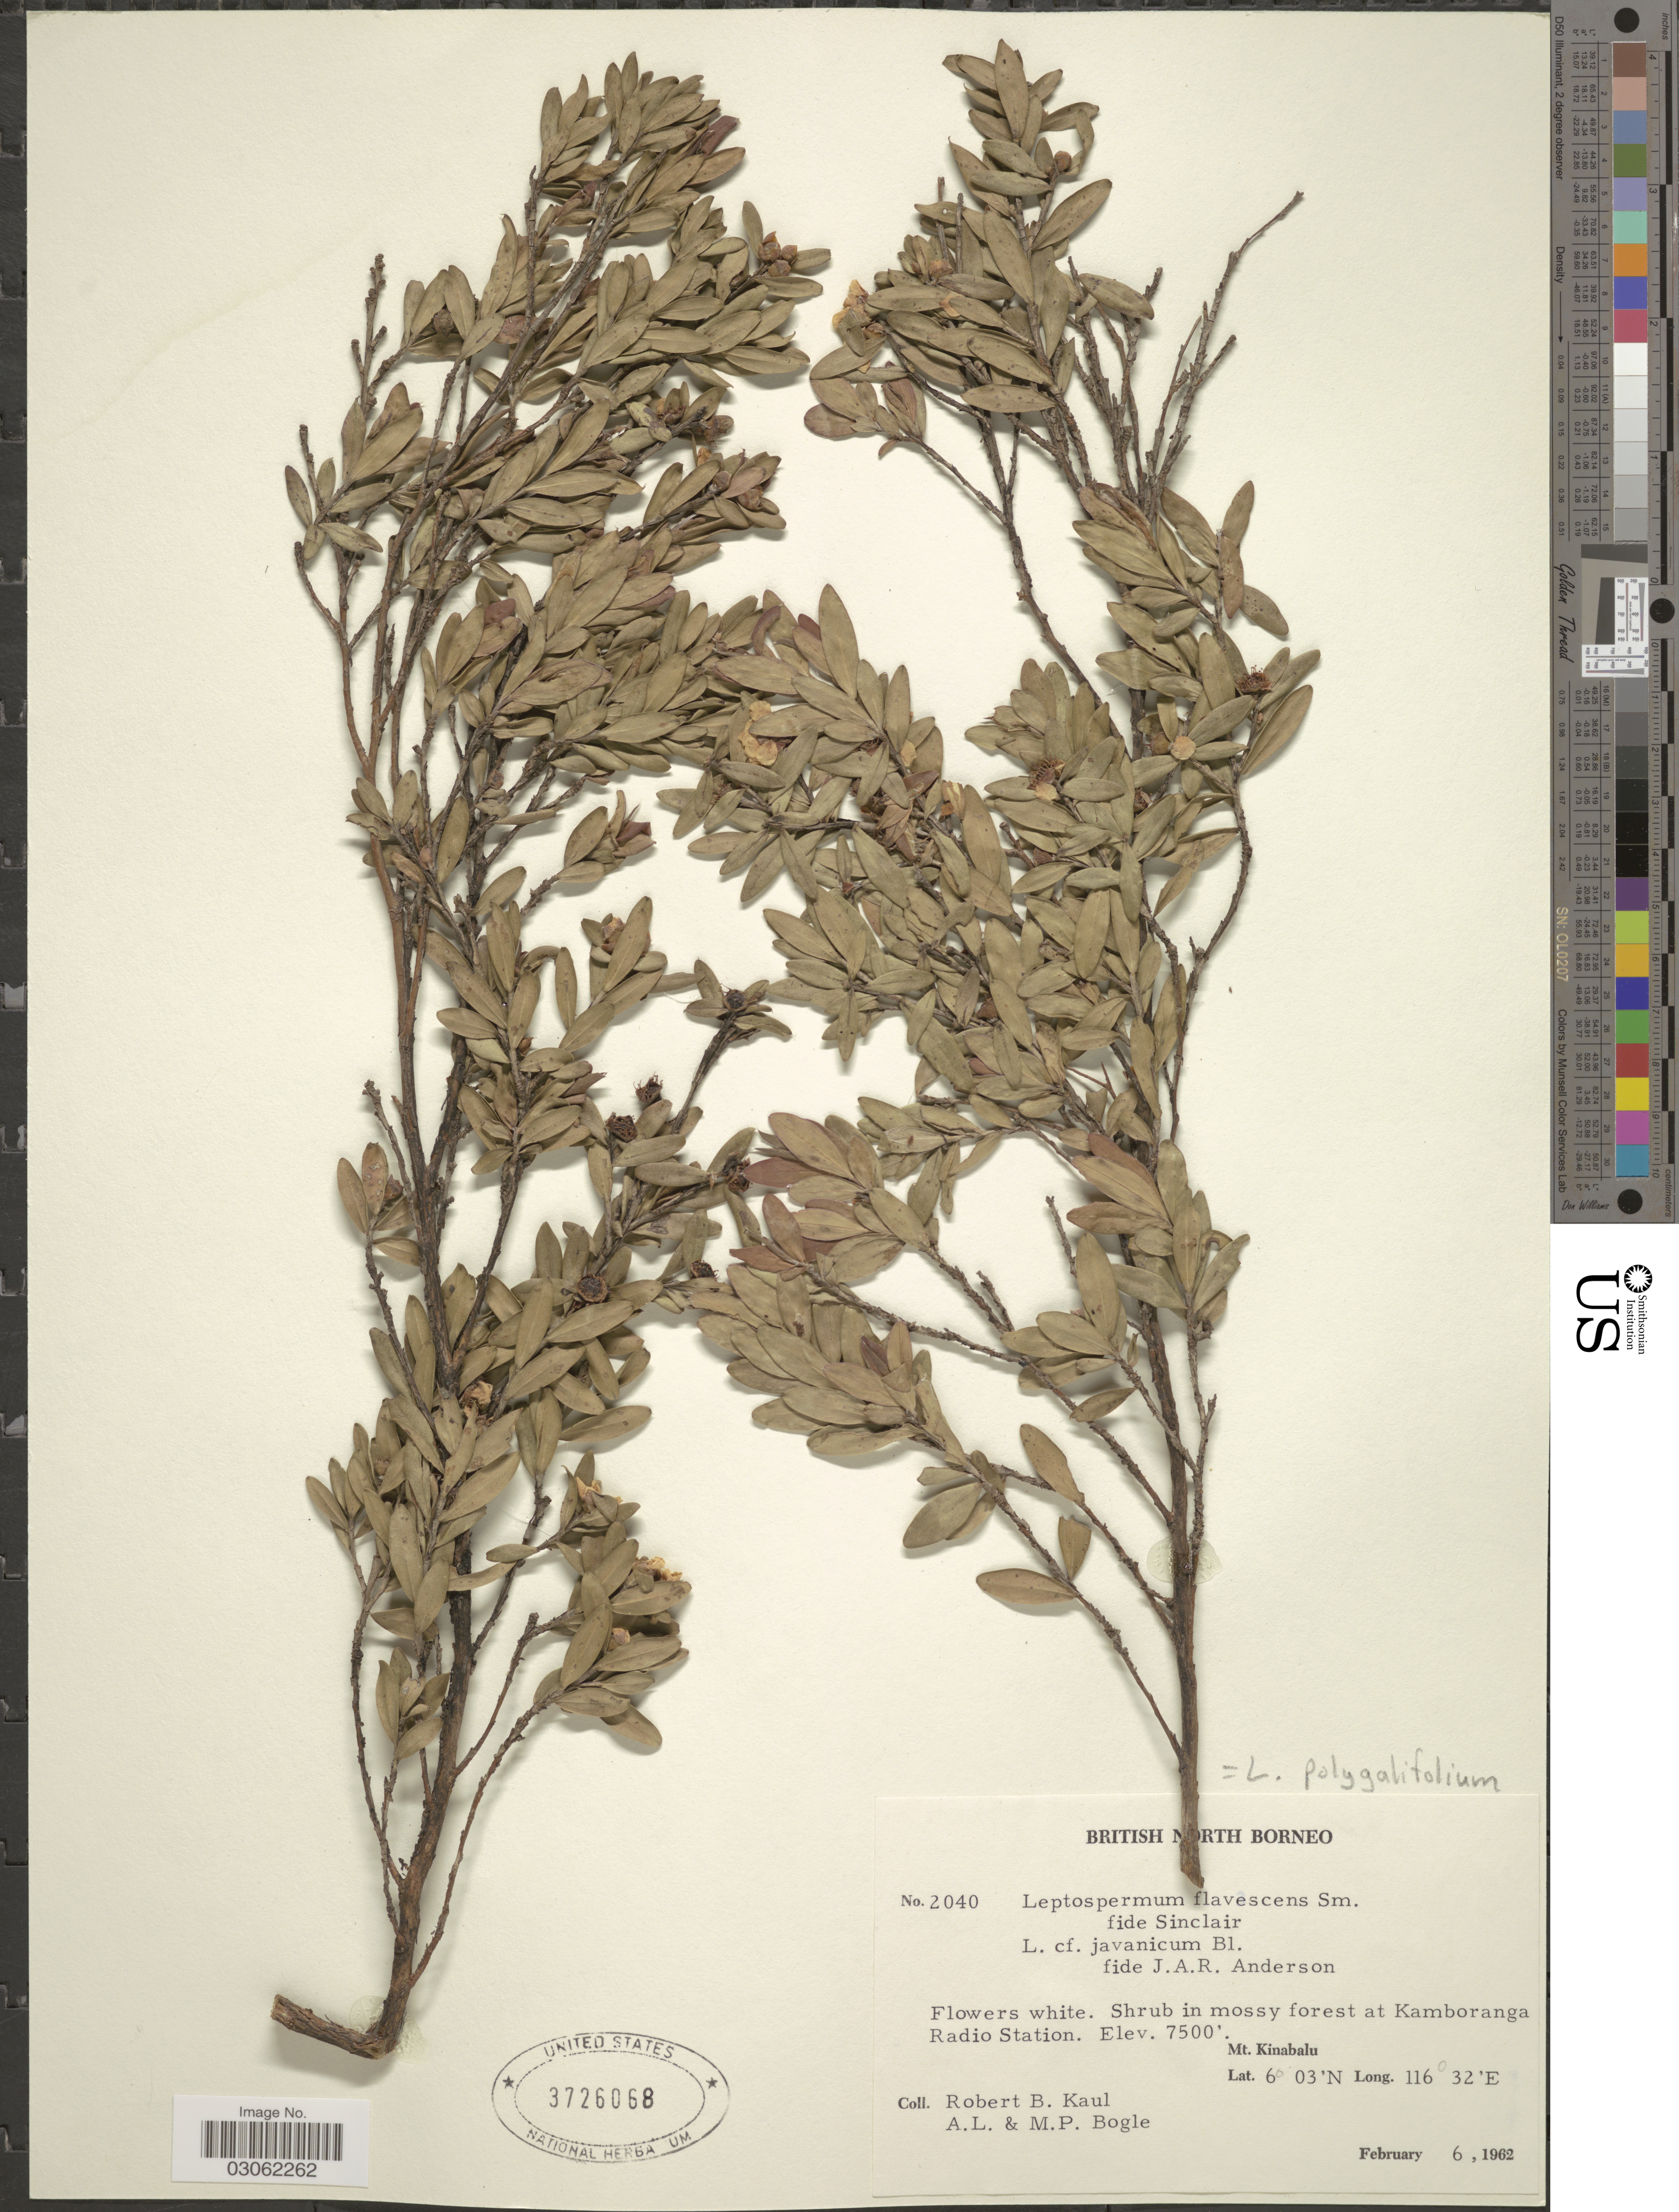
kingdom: Plantae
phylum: Tracheophyta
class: Magnoliopsida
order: Myrtales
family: Myrtaceae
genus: Leptospermum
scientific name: Leptospermum javanicum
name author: Blume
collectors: R. Kaul, Bogle, A.L. & M. Bogle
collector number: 2040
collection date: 1962-02-06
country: Malaysia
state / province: Sabah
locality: British North Borneo. Shrub in mossy forest at Kamboranga Radio Station. Mt. Kinabalu.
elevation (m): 2286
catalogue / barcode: US 3726068